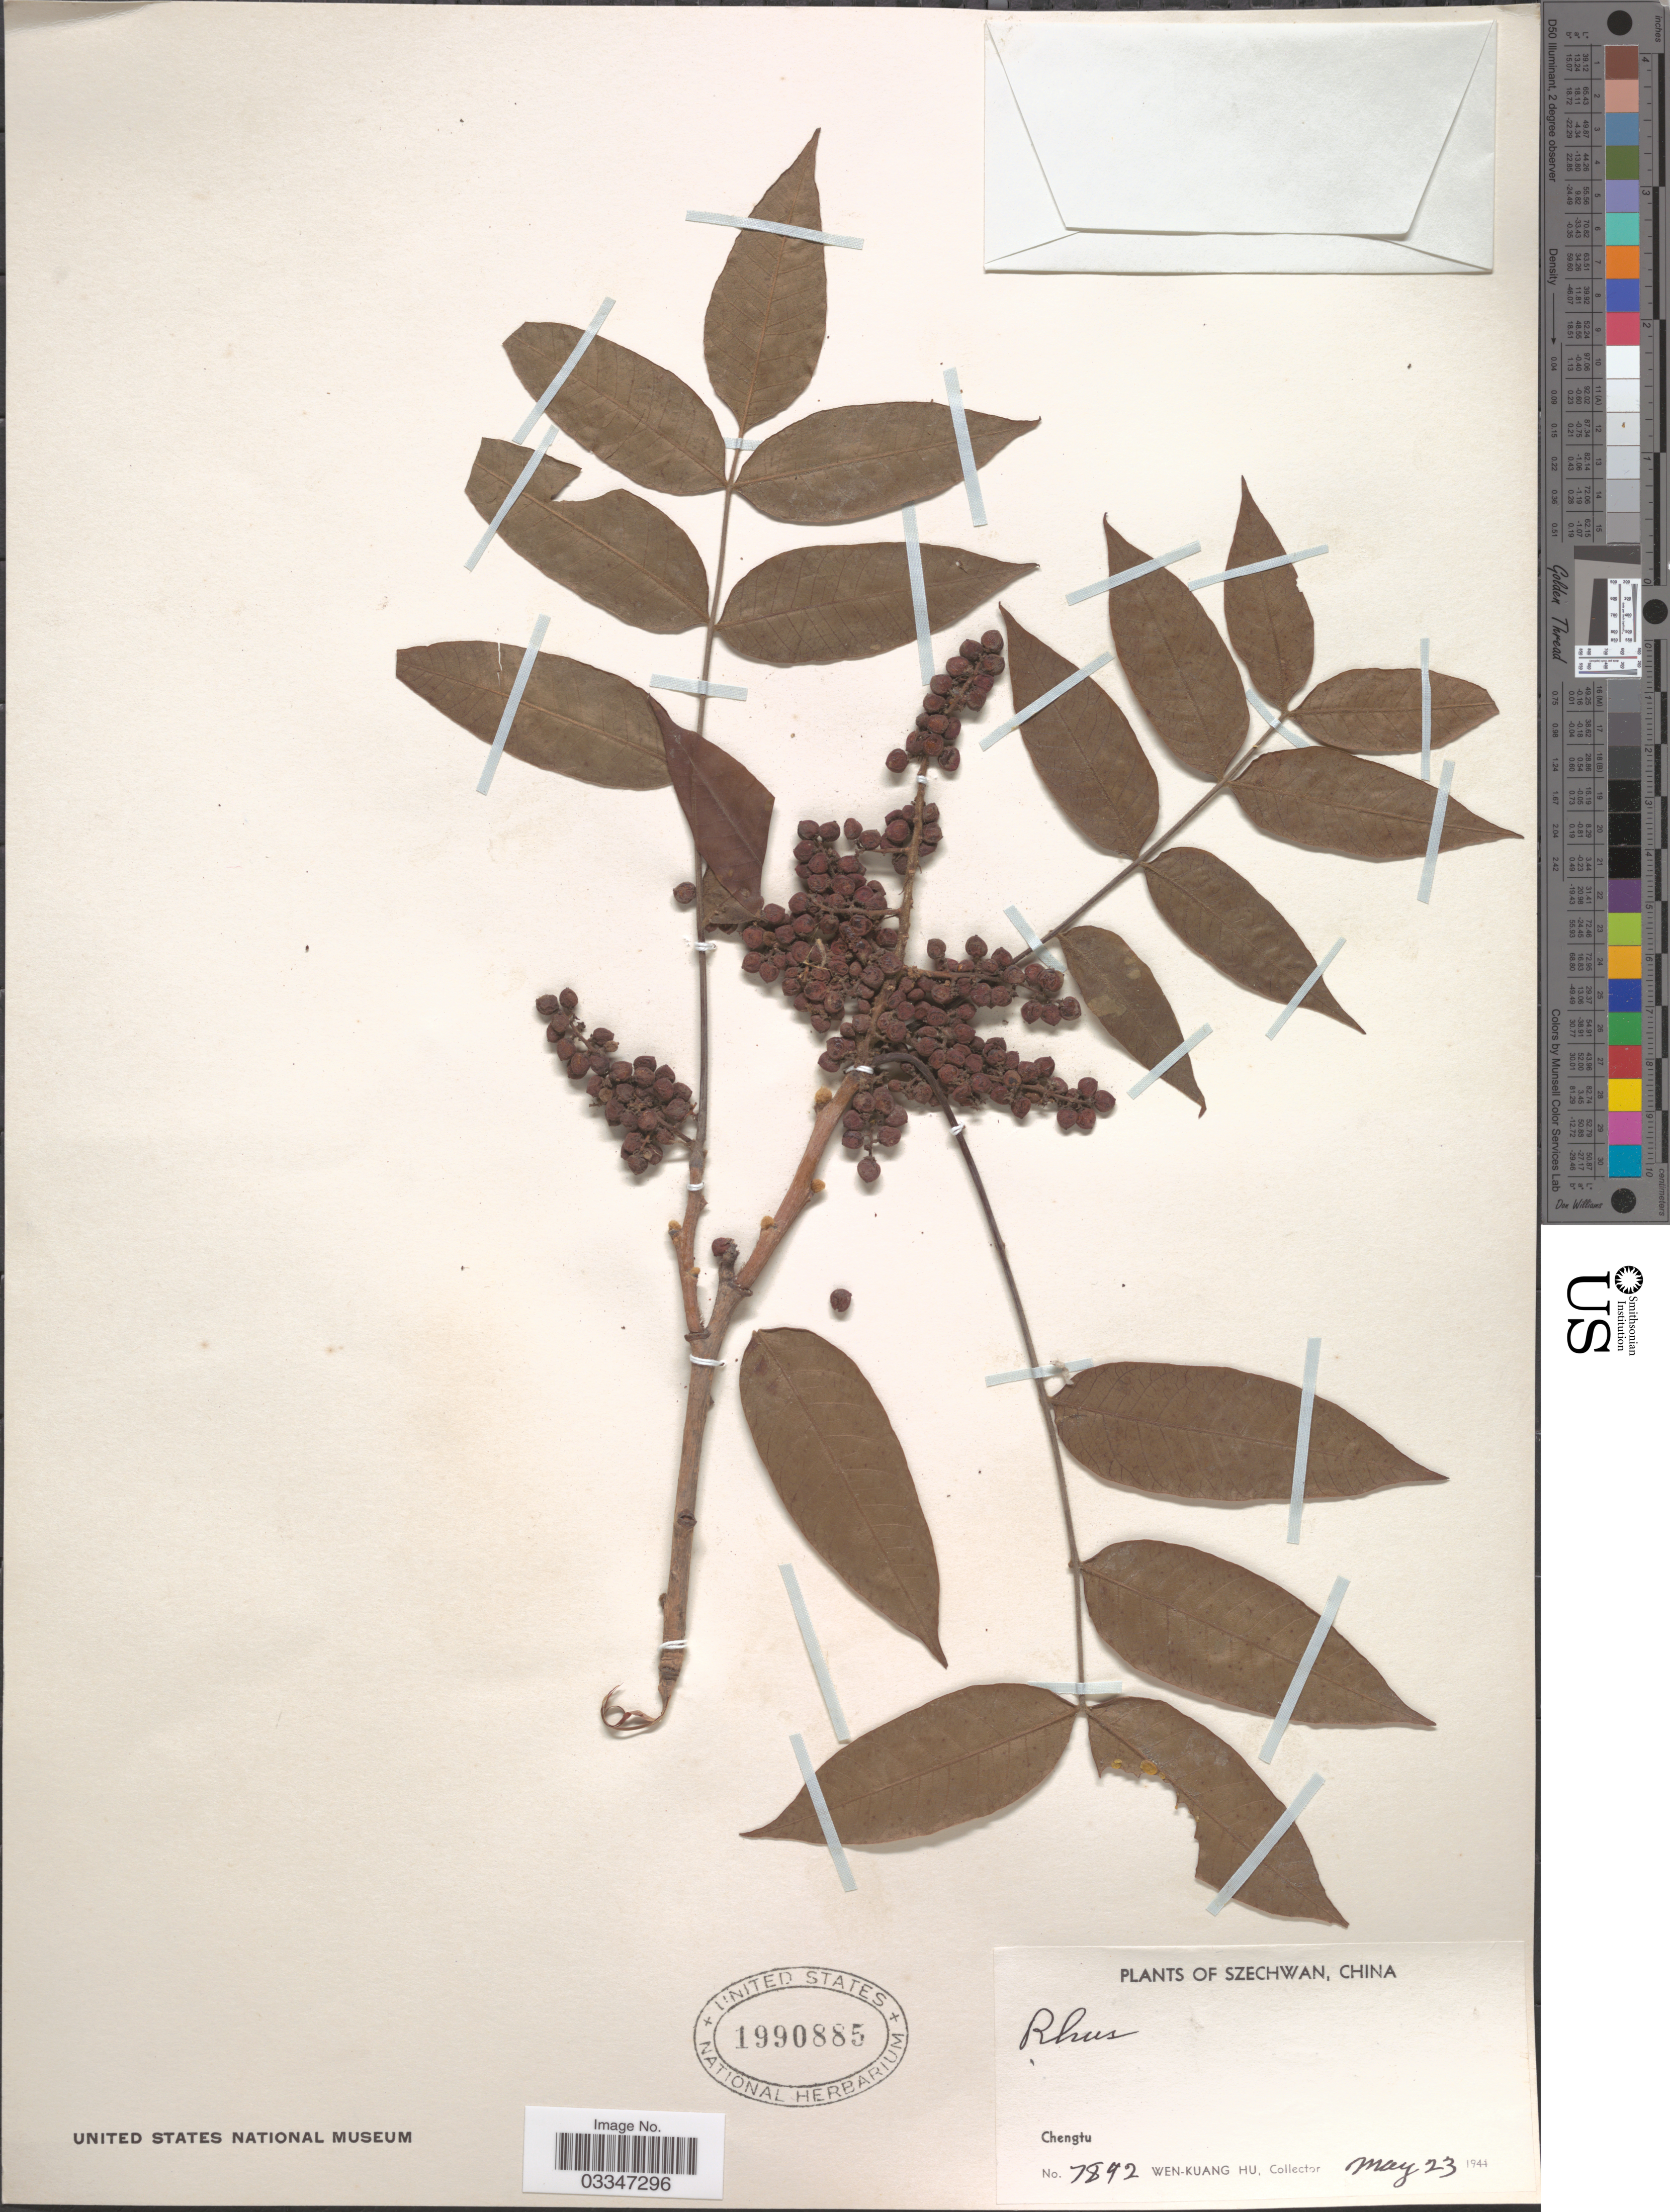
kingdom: Plantae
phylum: Tracheophyta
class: Magnoliopsida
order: Sapindales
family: Anacardiaceae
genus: Rhus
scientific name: Rhus sp.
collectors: W. K. Hu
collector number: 7892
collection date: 1944-05-23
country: China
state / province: Sichuan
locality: Szechwan. Chengtu.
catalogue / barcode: US 1990885